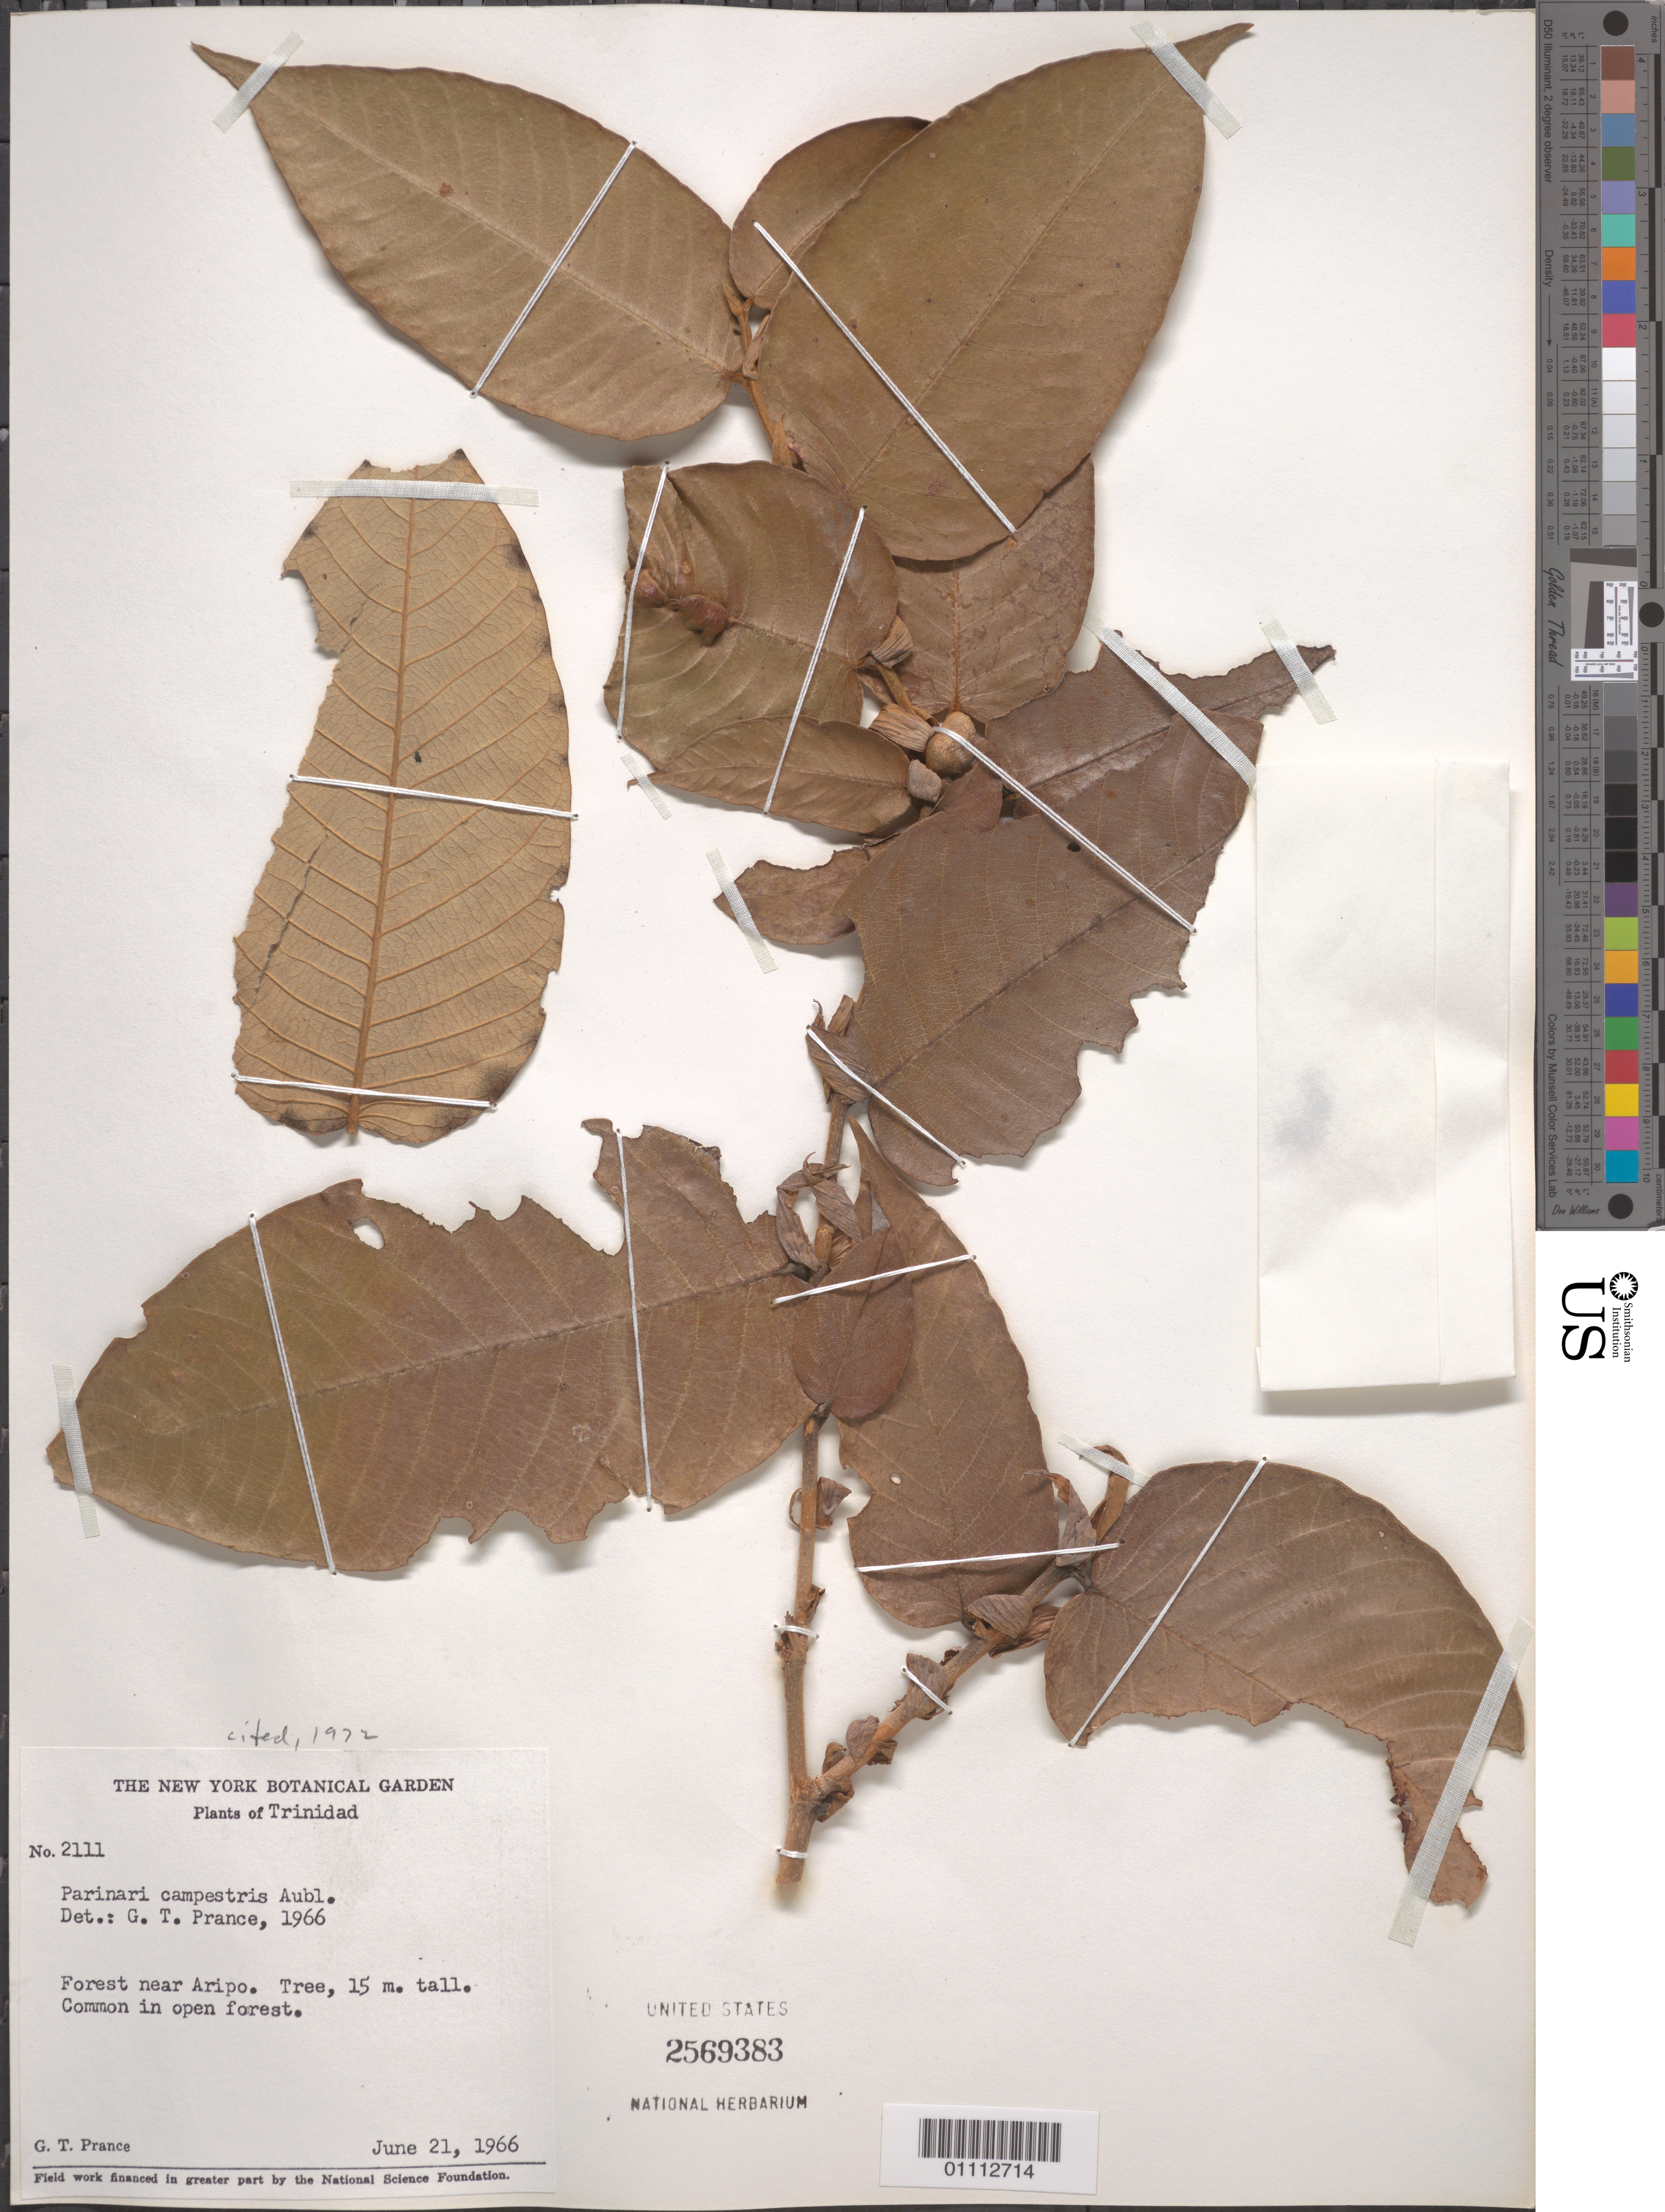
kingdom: Plantae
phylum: Tracheophyta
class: Magnoliopsida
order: Malpighiales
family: Chrysobalanaceae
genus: Parinari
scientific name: Parinari campestris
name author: Aubl.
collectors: G. T. Prance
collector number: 2111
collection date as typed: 21 Jun 1966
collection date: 1966-06-21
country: Trinidad and Tobago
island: Trinidad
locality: Forest near Aripo.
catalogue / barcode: US 2569383